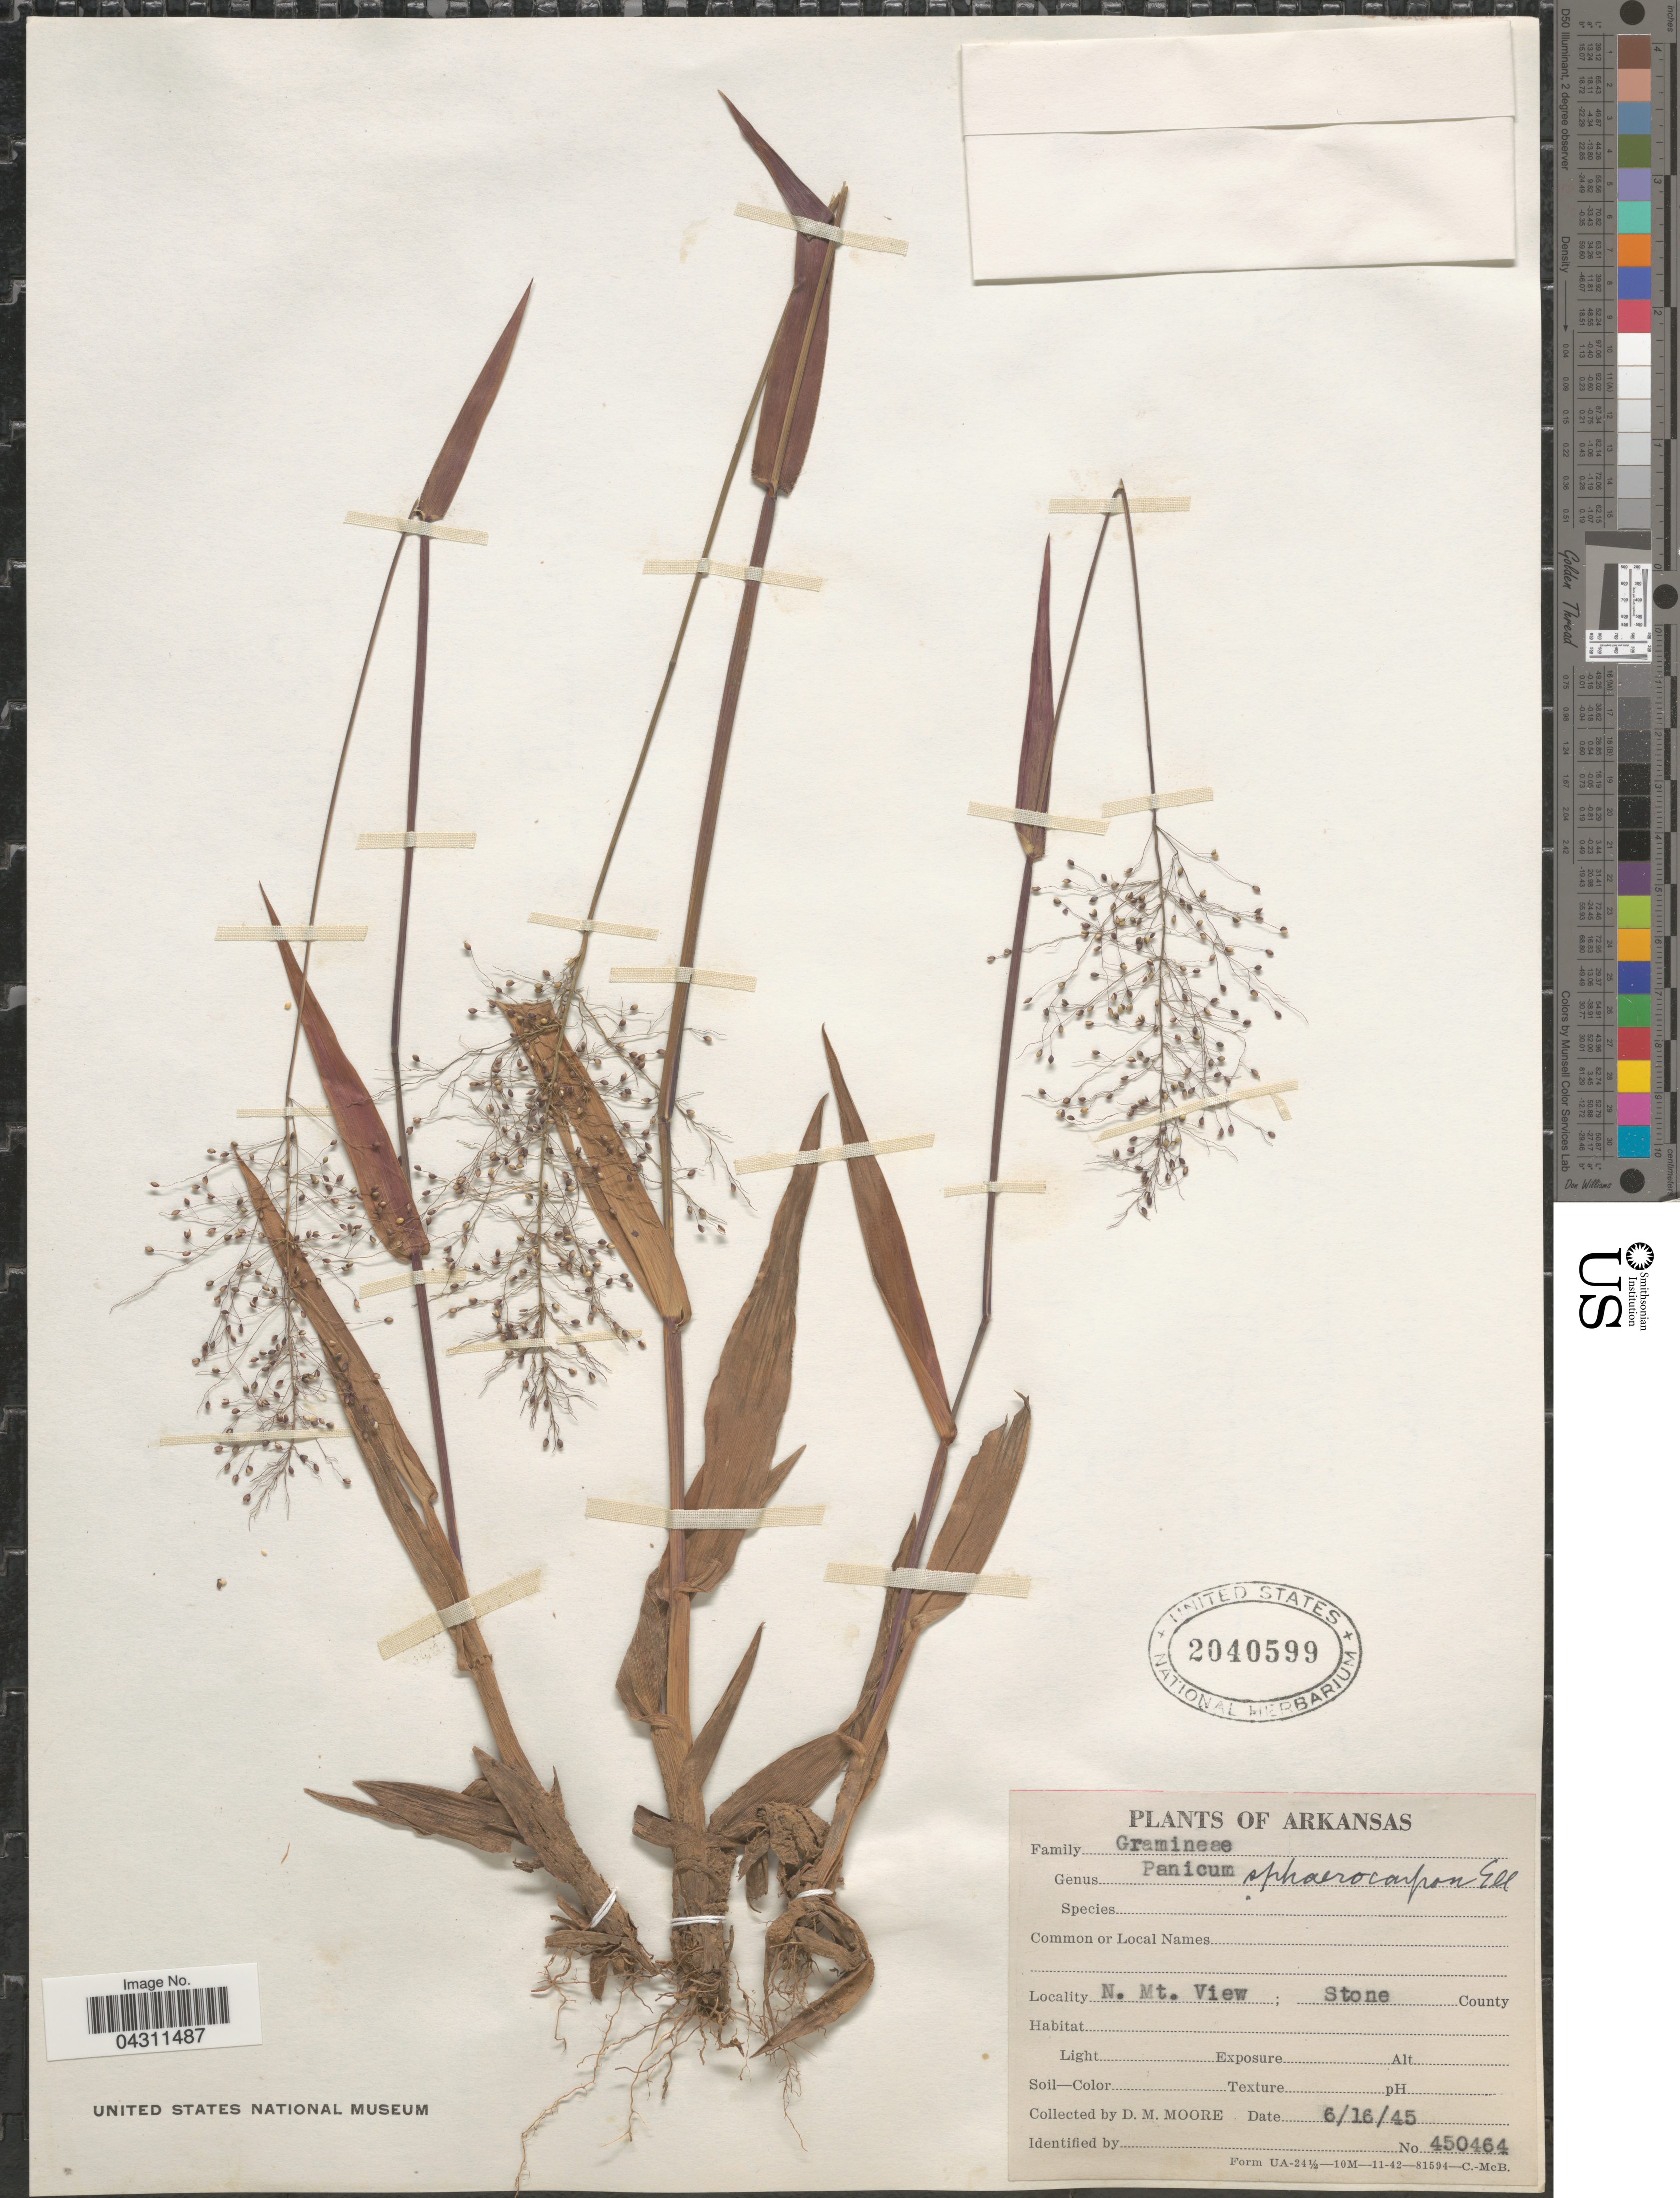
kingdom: Plantae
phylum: Tracheophyta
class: Liliopsida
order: Poales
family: Poaceae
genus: Dichanthelium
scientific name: Dichanthelium sphaerocarpon var. sphaerocarpon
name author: (Elliott) Gould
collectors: D. Moore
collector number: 450464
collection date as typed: Transcribed d/m/y: 16/6/45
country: United States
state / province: Arkansas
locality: N. Mt. View; Stone County.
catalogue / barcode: US 2040599